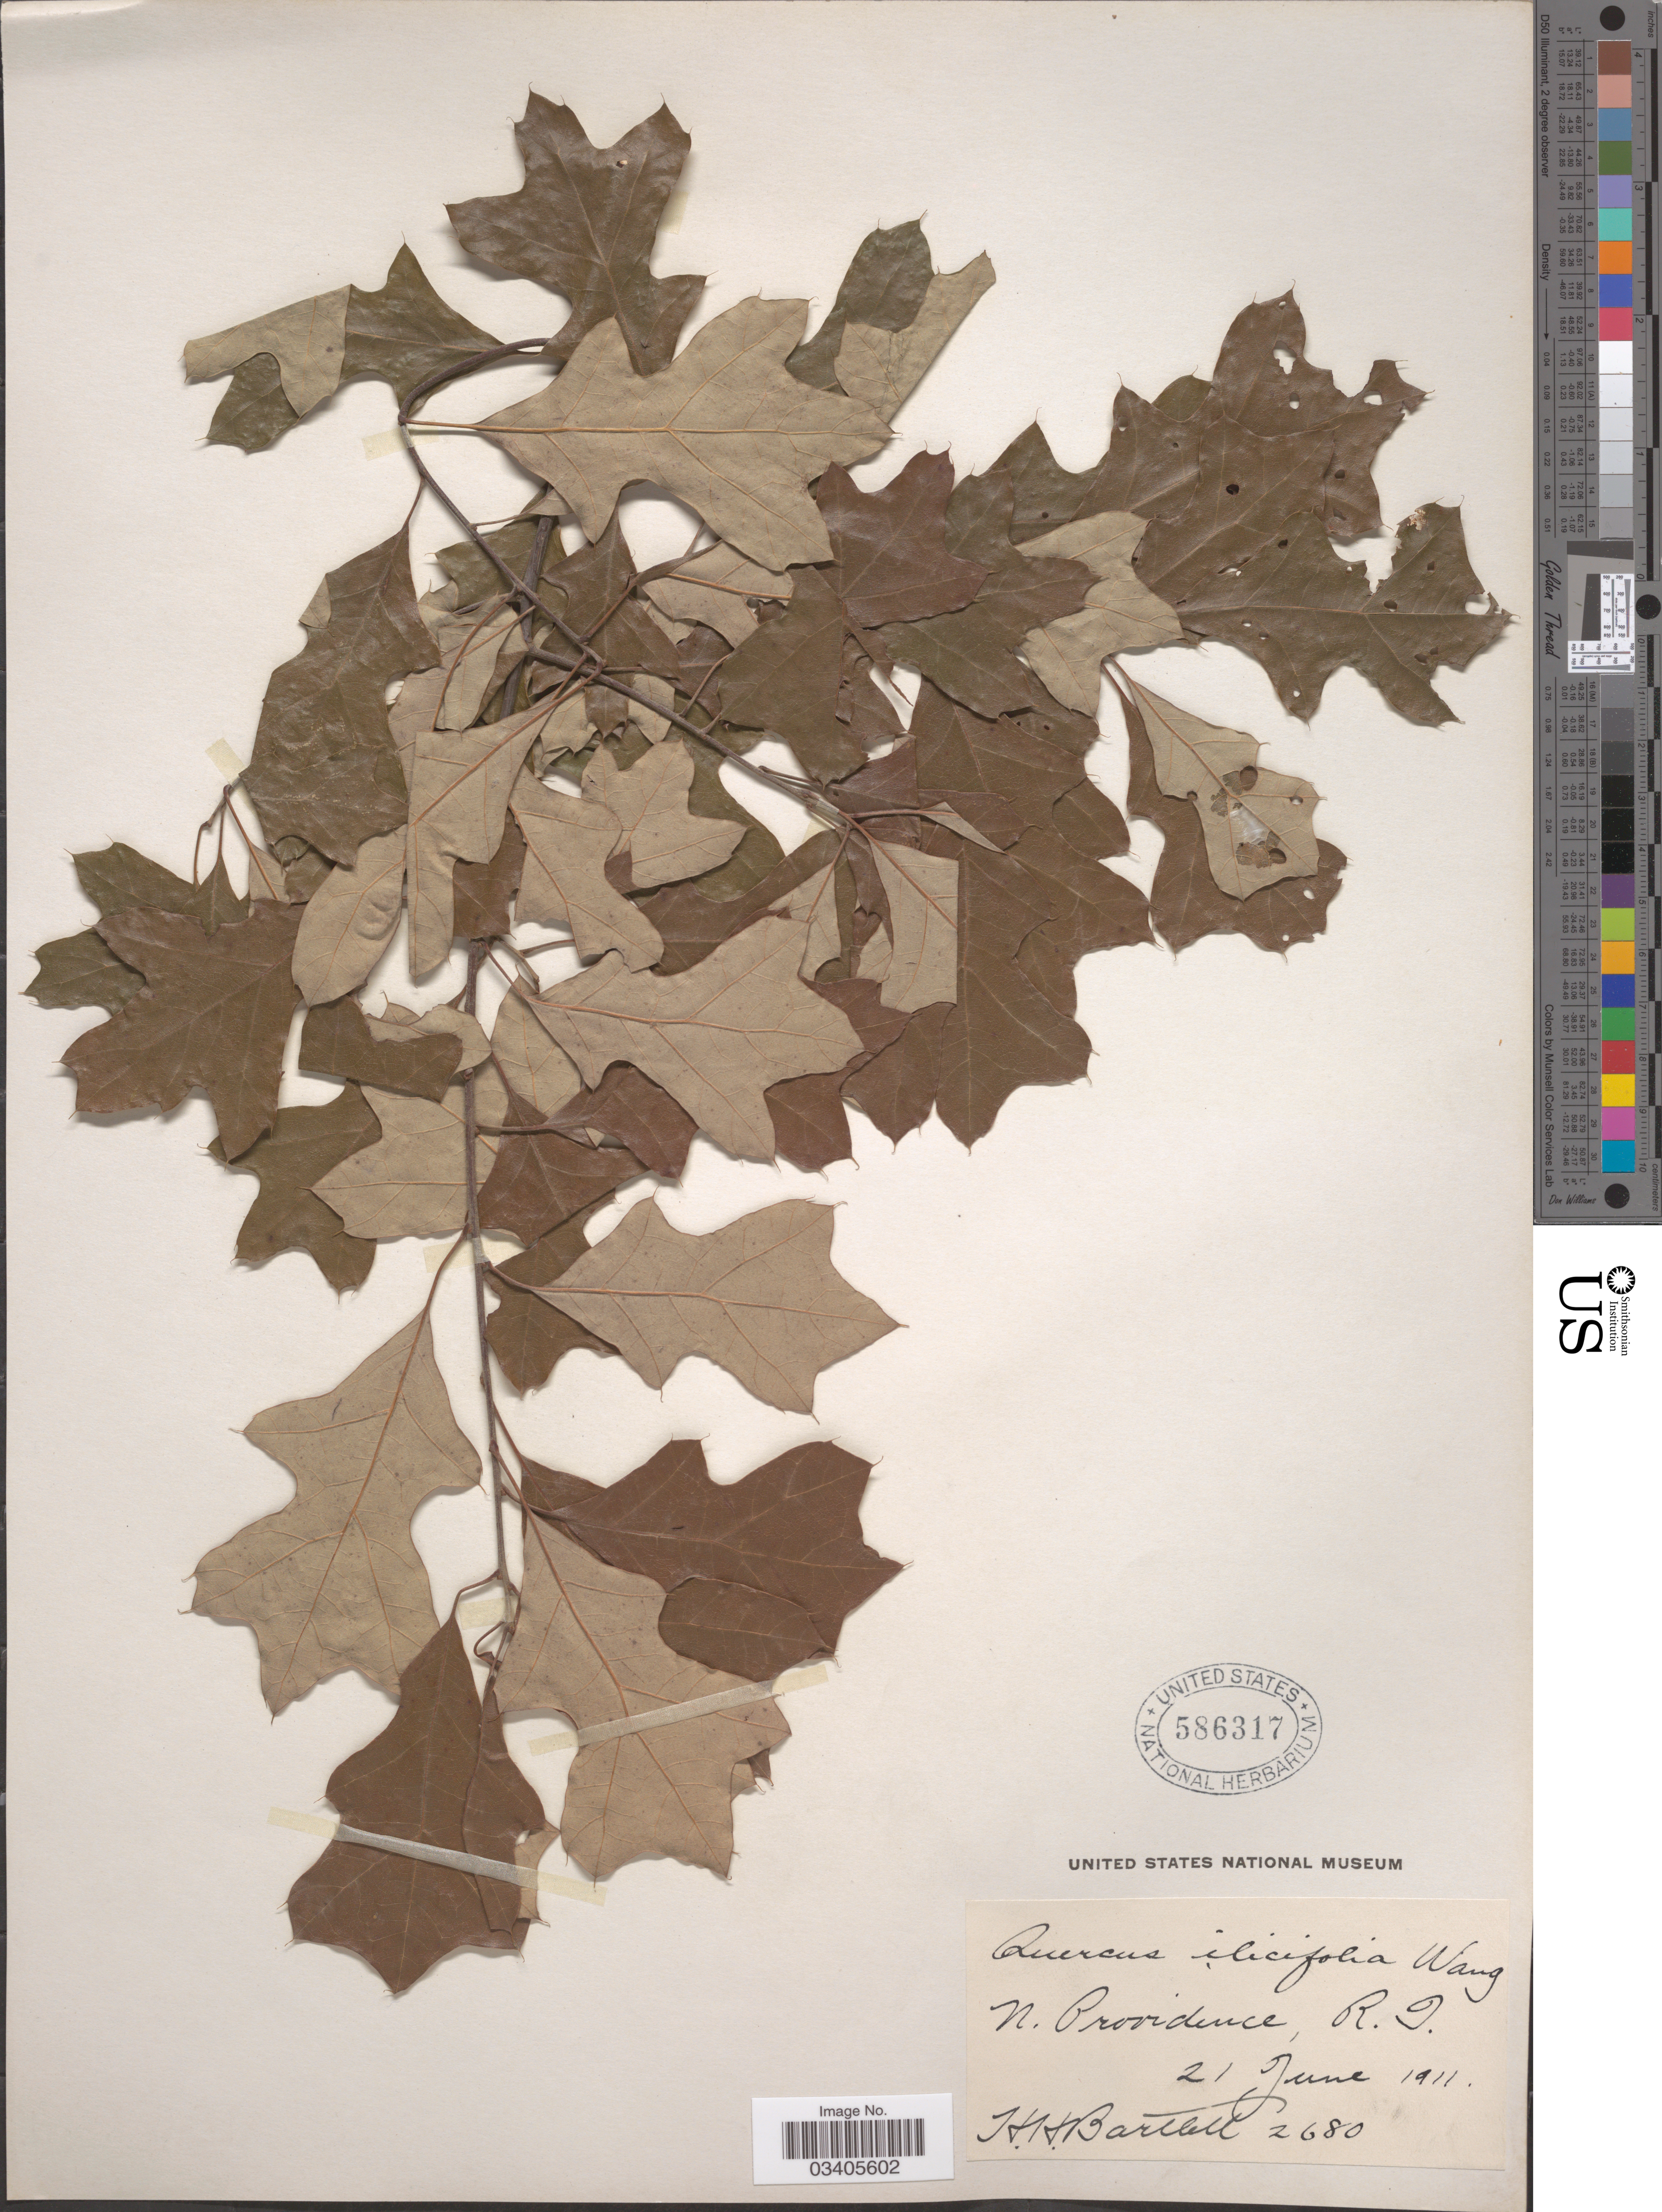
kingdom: Plantae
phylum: Tracheophyta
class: Magnoliopsida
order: Fagales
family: Fagaceae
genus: Quercus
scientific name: Quercus ilicifolia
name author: Wangenh.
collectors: H. H. Bartlett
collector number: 2680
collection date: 1911-06-21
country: United States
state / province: Rhode Island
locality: N. Providence, R.I.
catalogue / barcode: US 586317